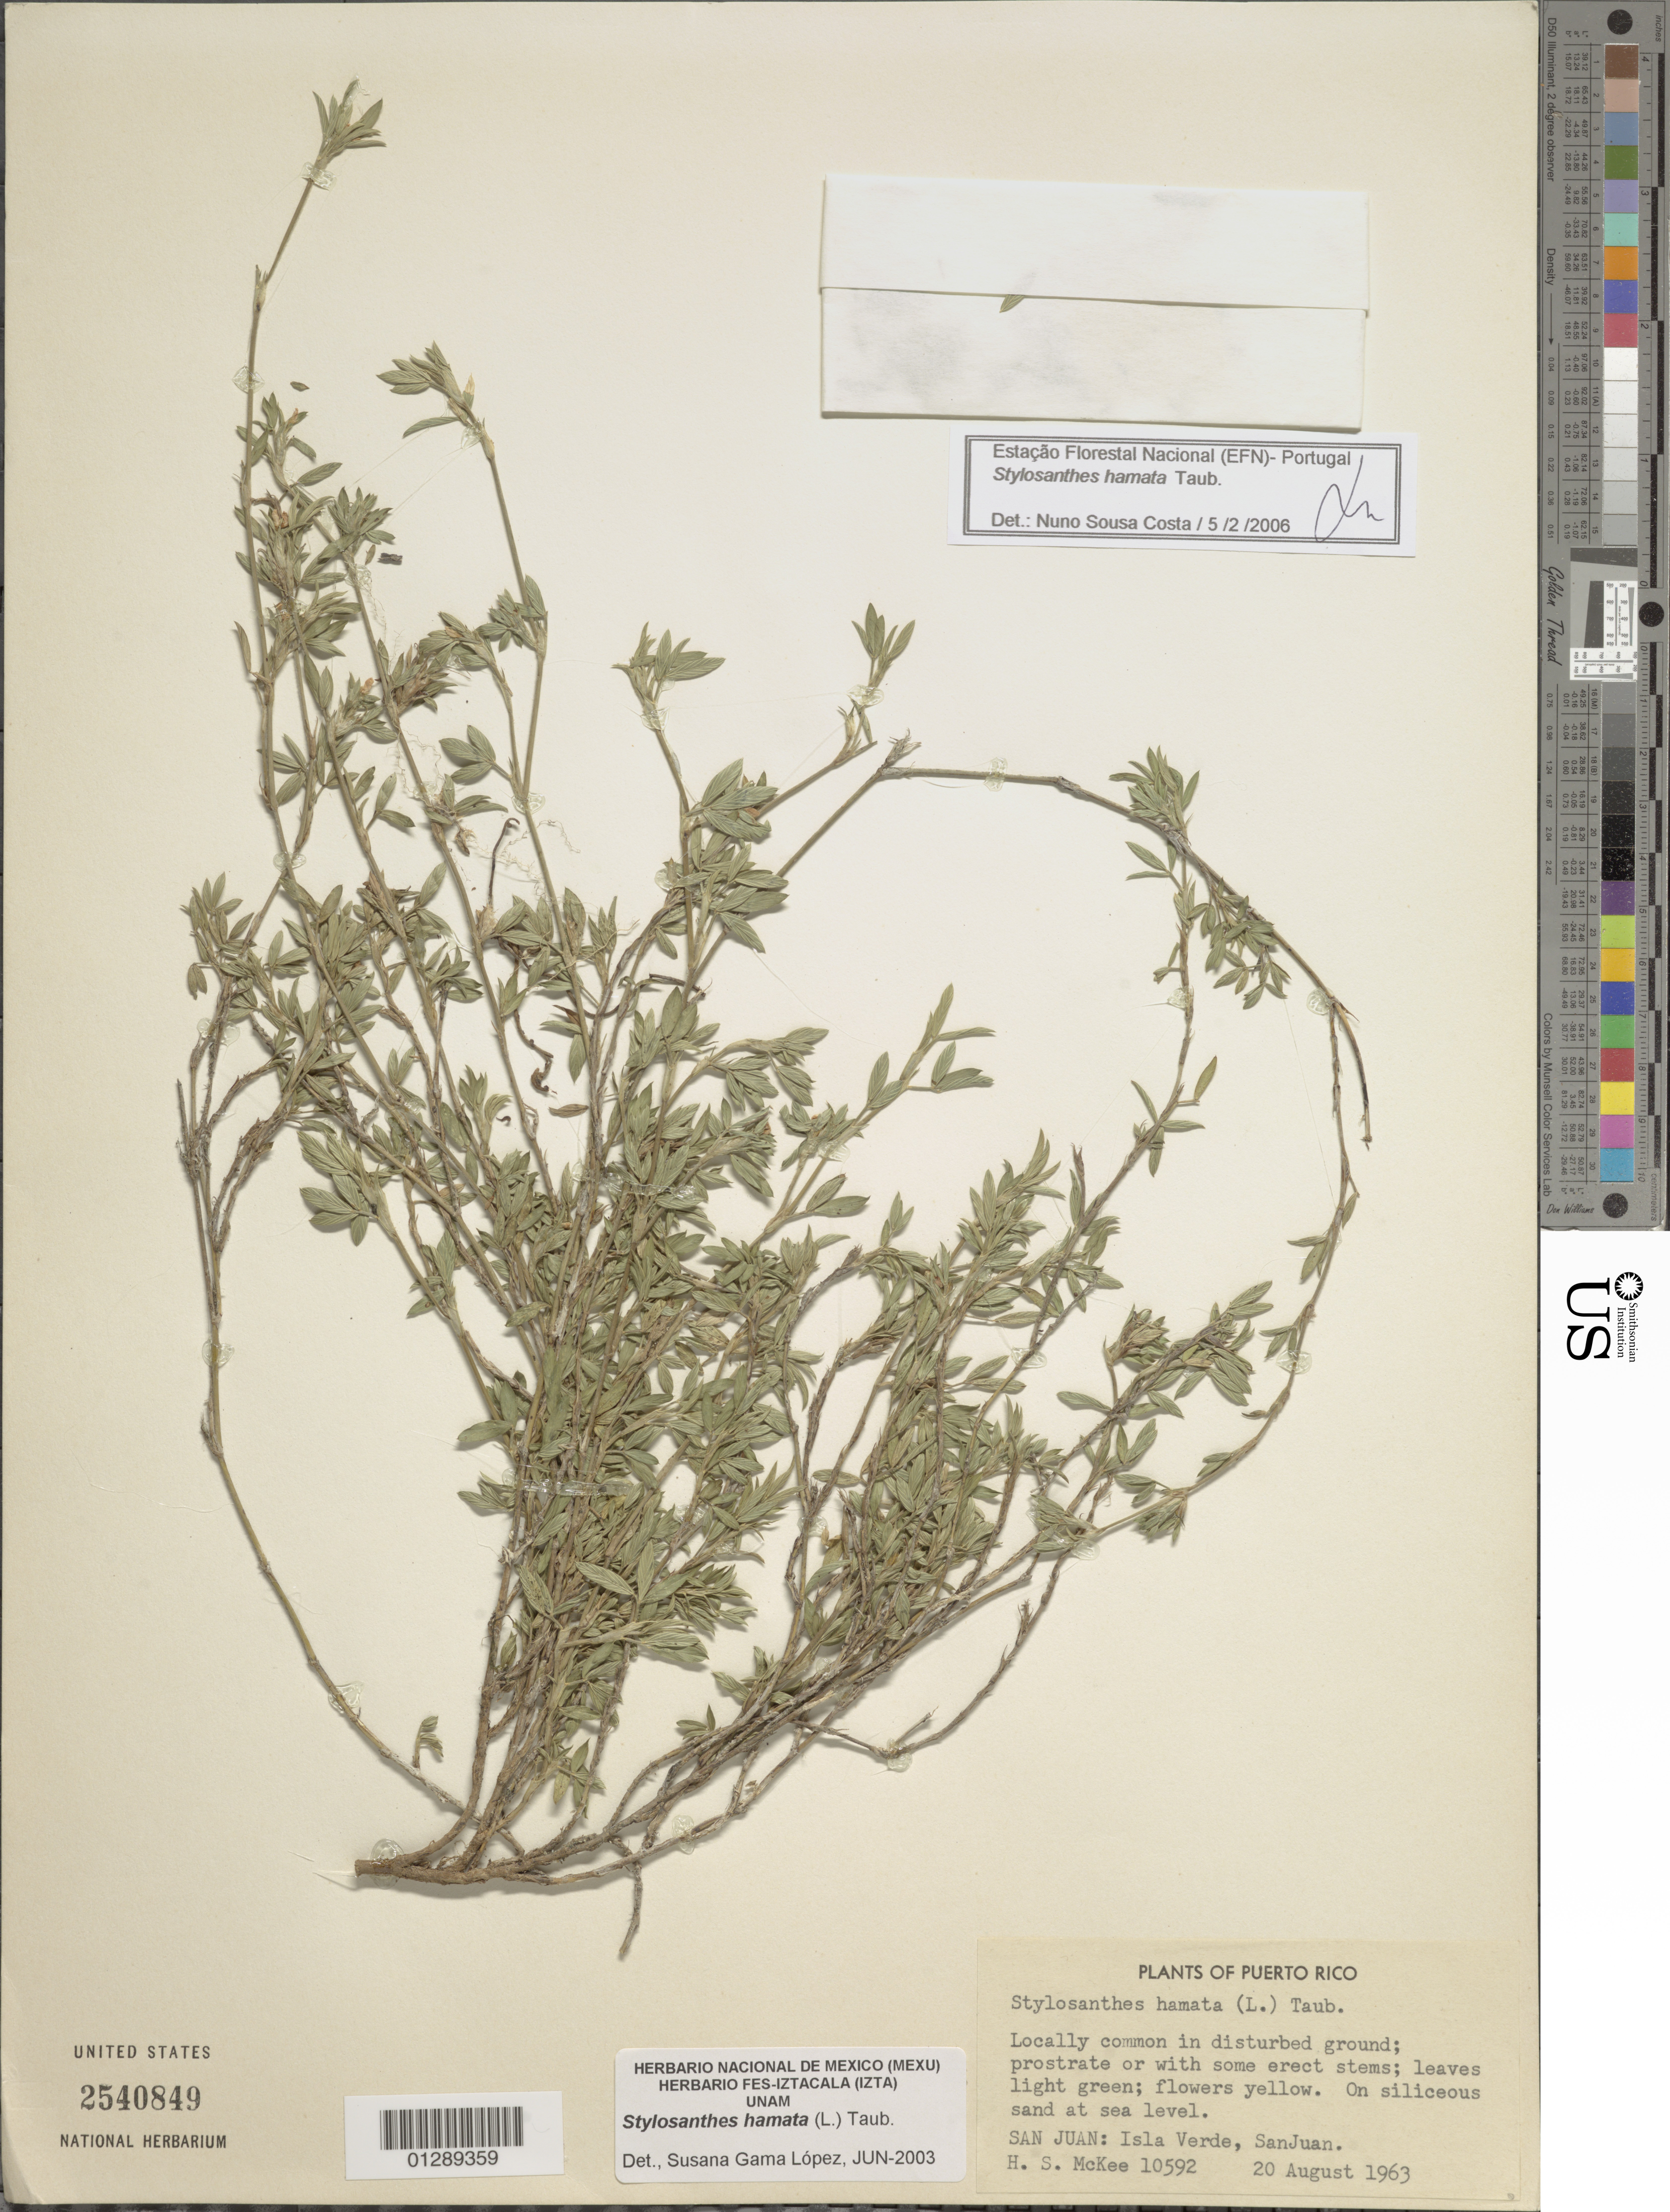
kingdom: Plantae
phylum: Tracheophyta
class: Magnoliopsida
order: Fabales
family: Fabaceae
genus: Stylosanthes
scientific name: Stylosanthes hamata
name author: (L.) Taub.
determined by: Sousa Costa, N. M., (EFN)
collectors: H. S. McKee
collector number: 10592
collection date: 1963-08-20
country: Puerto Rico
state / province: San Juan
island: Isla Verde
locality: Isla Verde, San Juan.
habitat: Loccally common in disturbed ground; on siliceous sand at sea level.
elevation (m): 0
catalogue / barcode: US 2540849